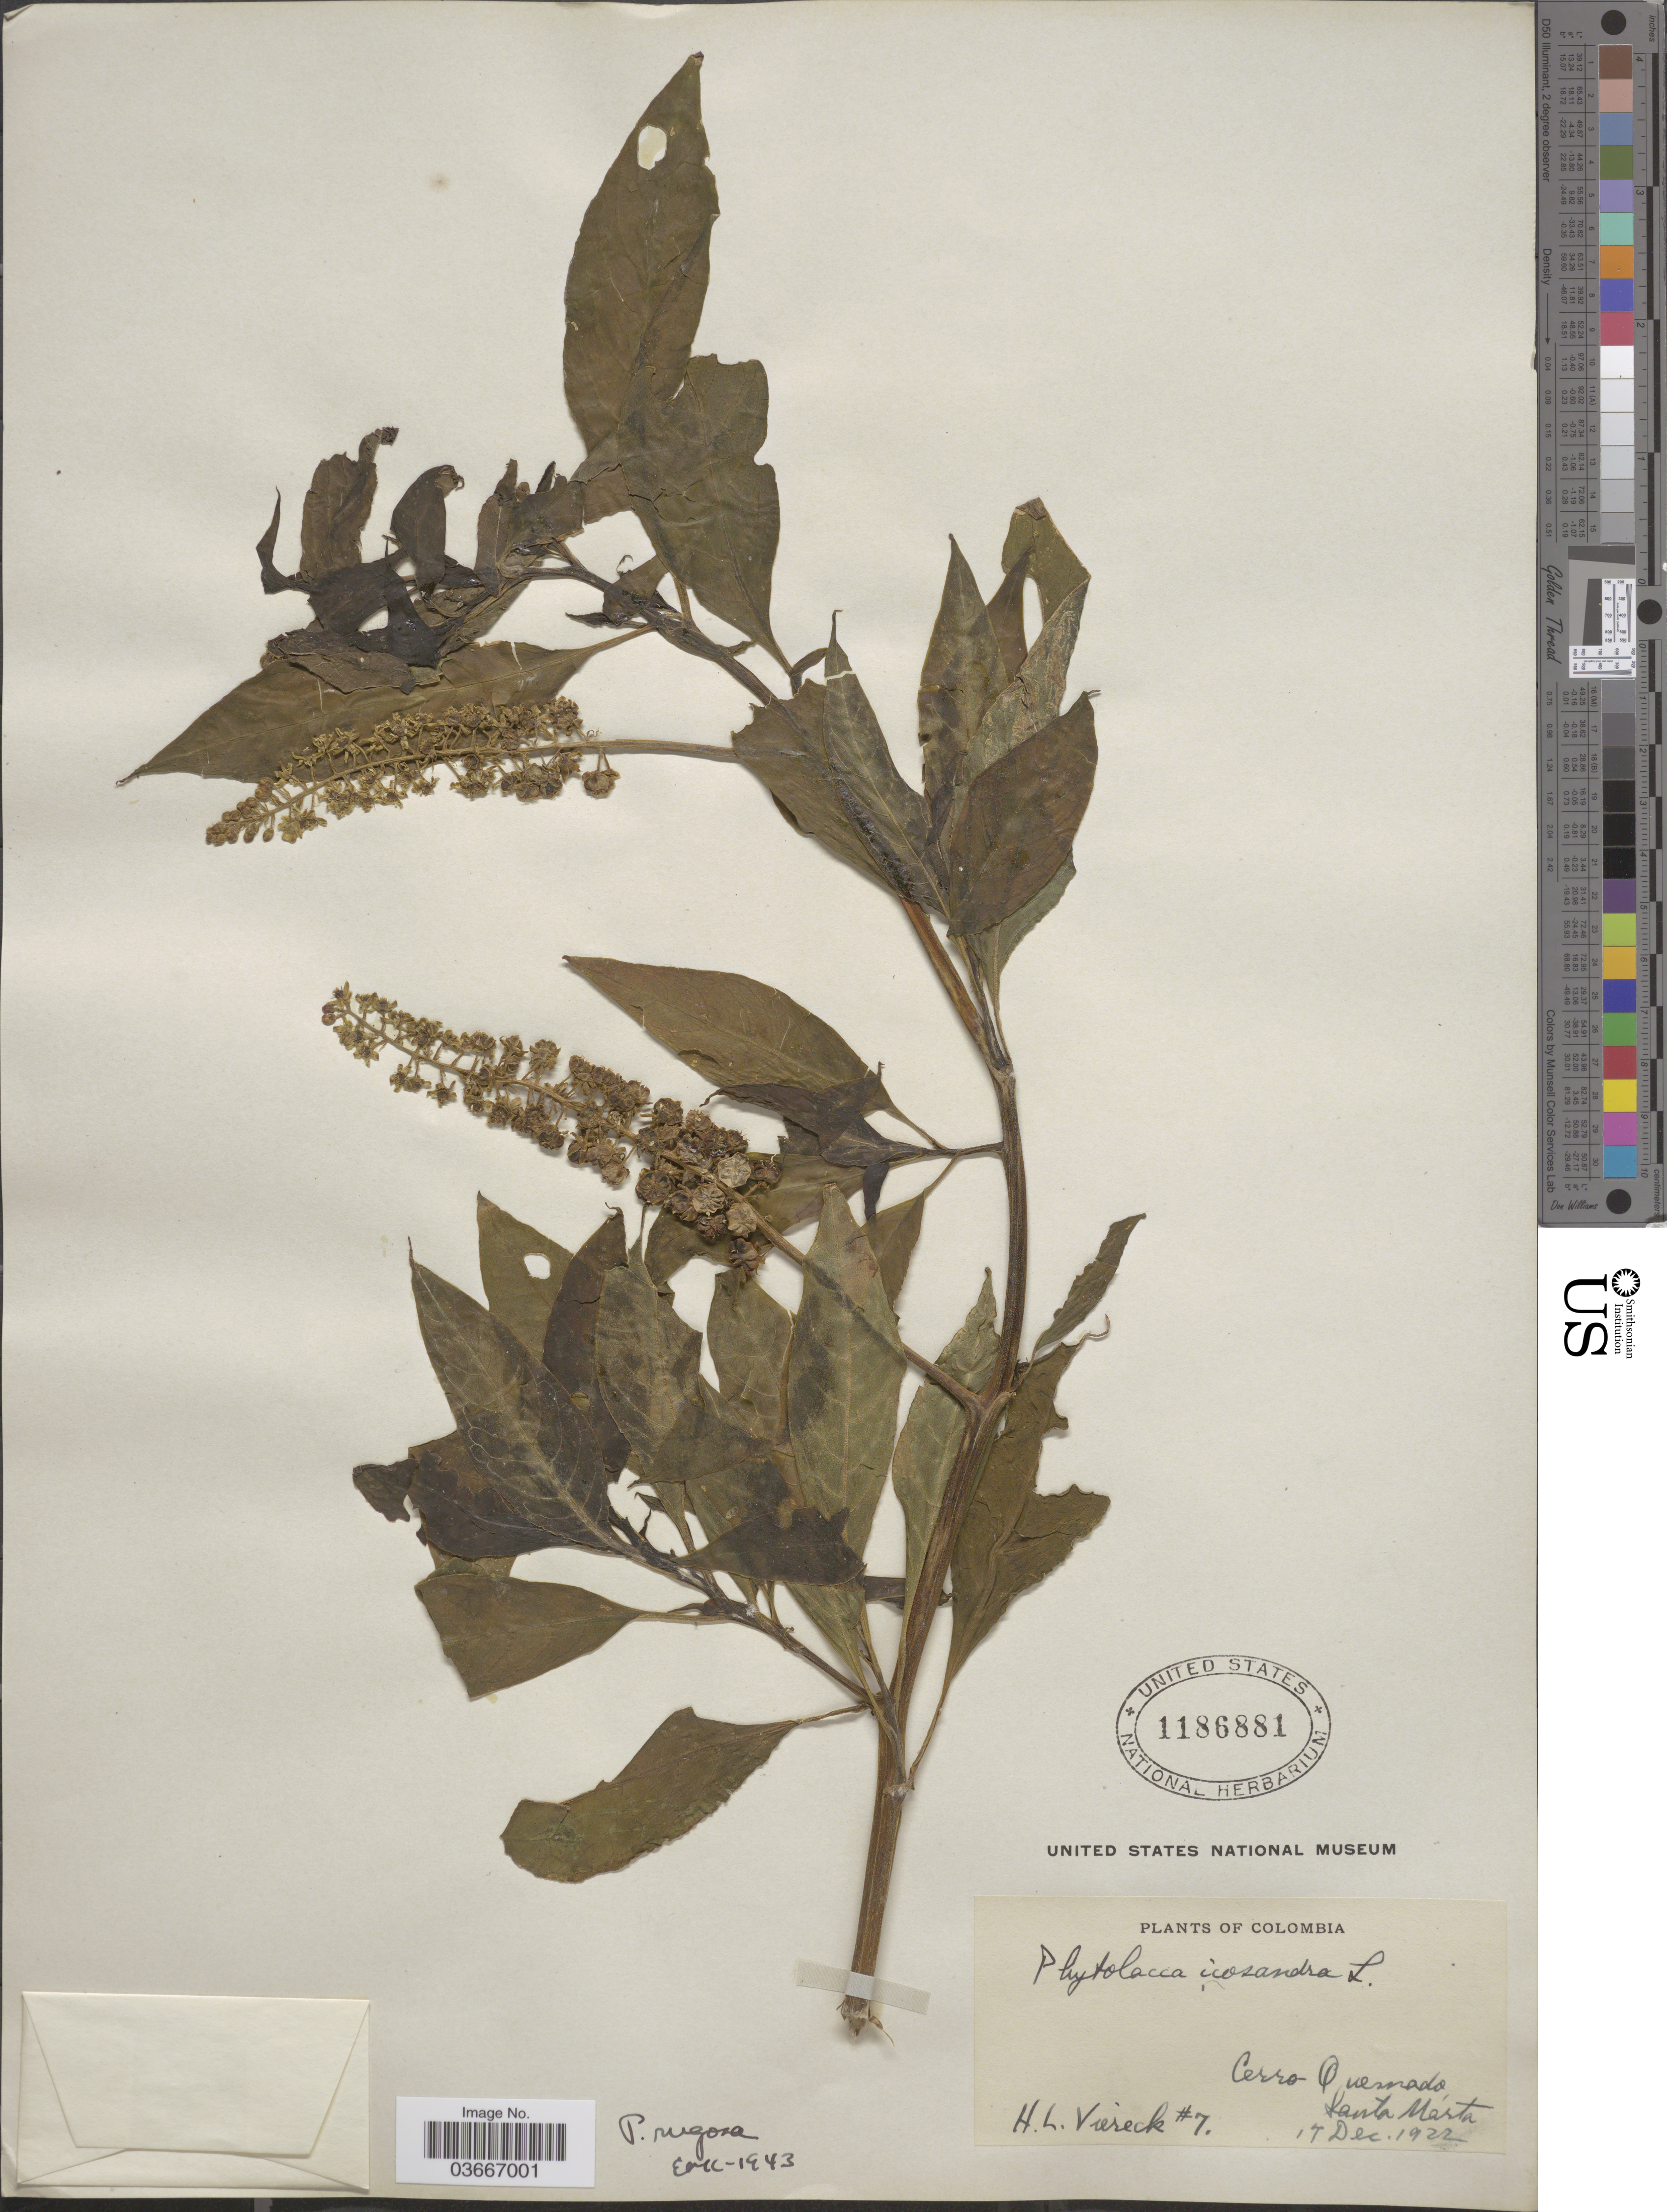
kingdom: Plantae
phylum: Tracheophyta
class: Magnoliopsida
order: Caryophyllales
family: Phytolaccaceae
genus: Phytolacca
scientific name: Phytolacca rugosa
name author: A. Braun & C.D. Bouché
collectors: H. L. Viereck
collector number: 7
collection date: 1922-12-17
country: Colombia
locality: Cerro Quernado, Santa Marta.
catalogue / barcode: US 1186881